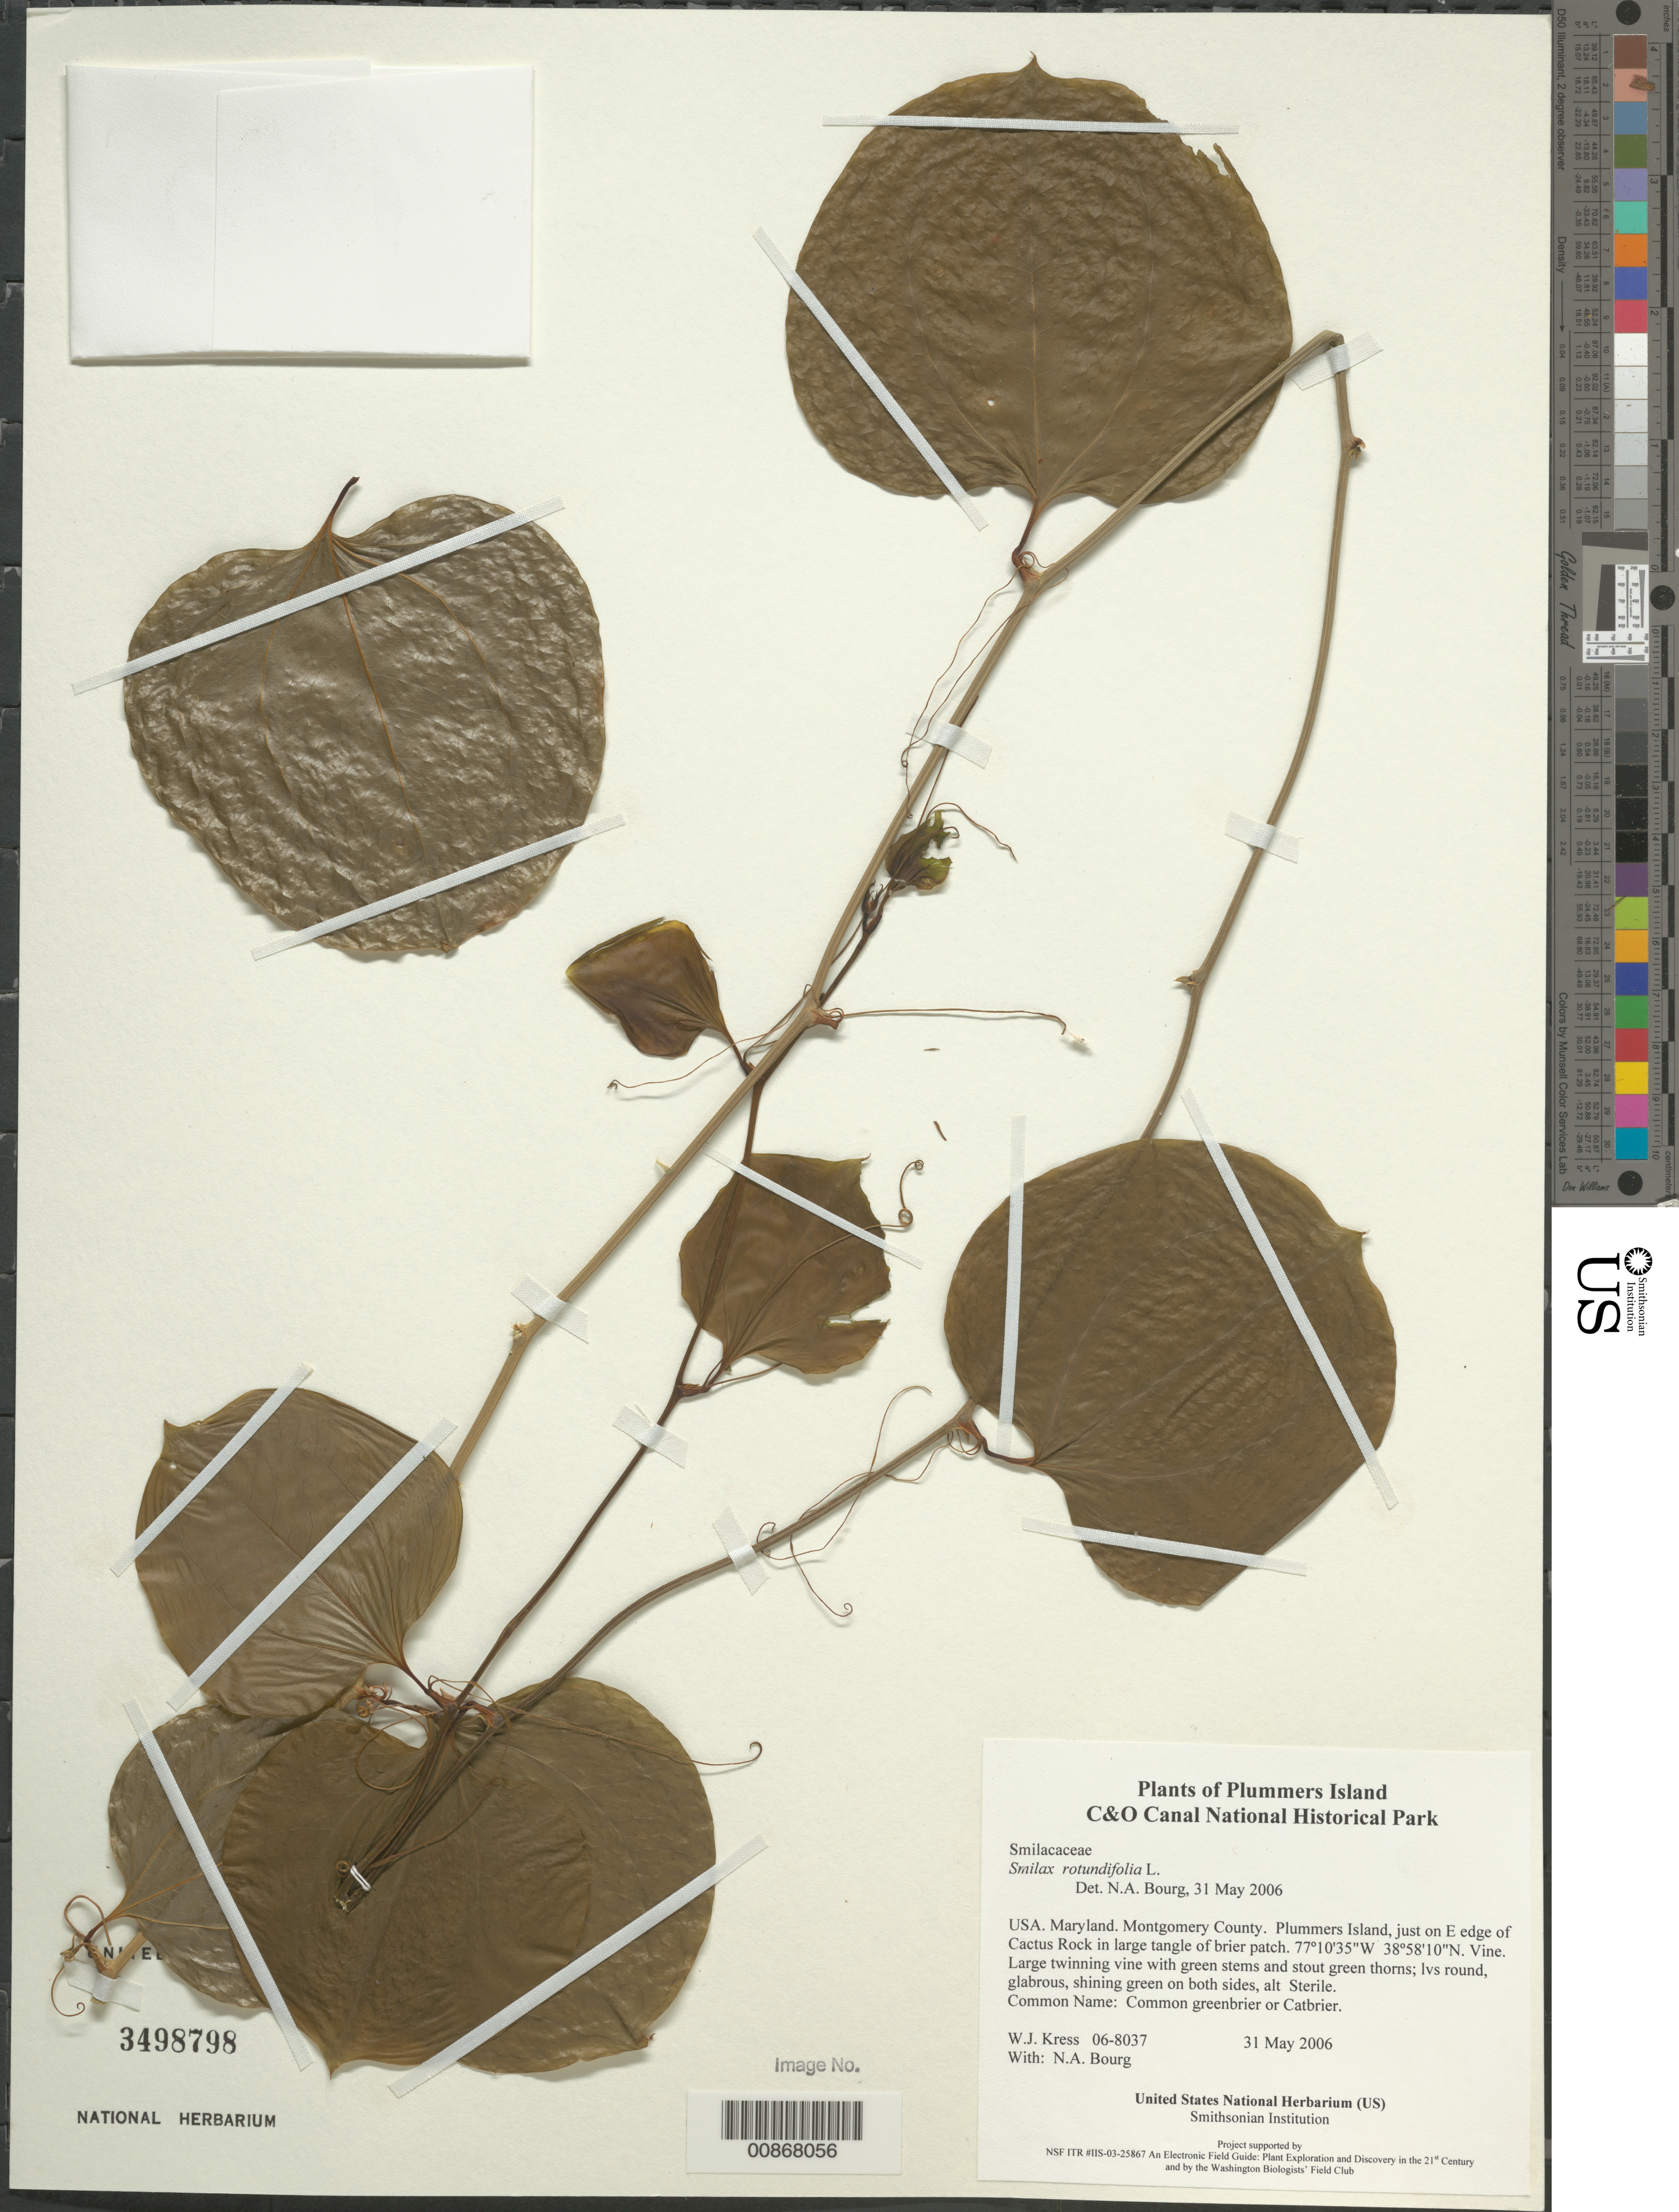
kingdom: Plantae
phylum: Tracheophyta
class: Liliopsida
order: Liliales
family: Smilacaceae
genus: Smilax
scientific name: Smilax rotundifolia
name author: L.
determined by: Bourg, N. A.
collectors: W. J. Kress & N. A. Bourg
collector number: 06-8037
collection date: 2006-05-31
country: United States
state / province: Maryland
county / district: Montgomery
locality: Chesapeake and Ohio Canal National Historical Park, Plummers Island, W side of cabin hill next to trail going to cactus rock.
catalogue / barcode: US 3498798